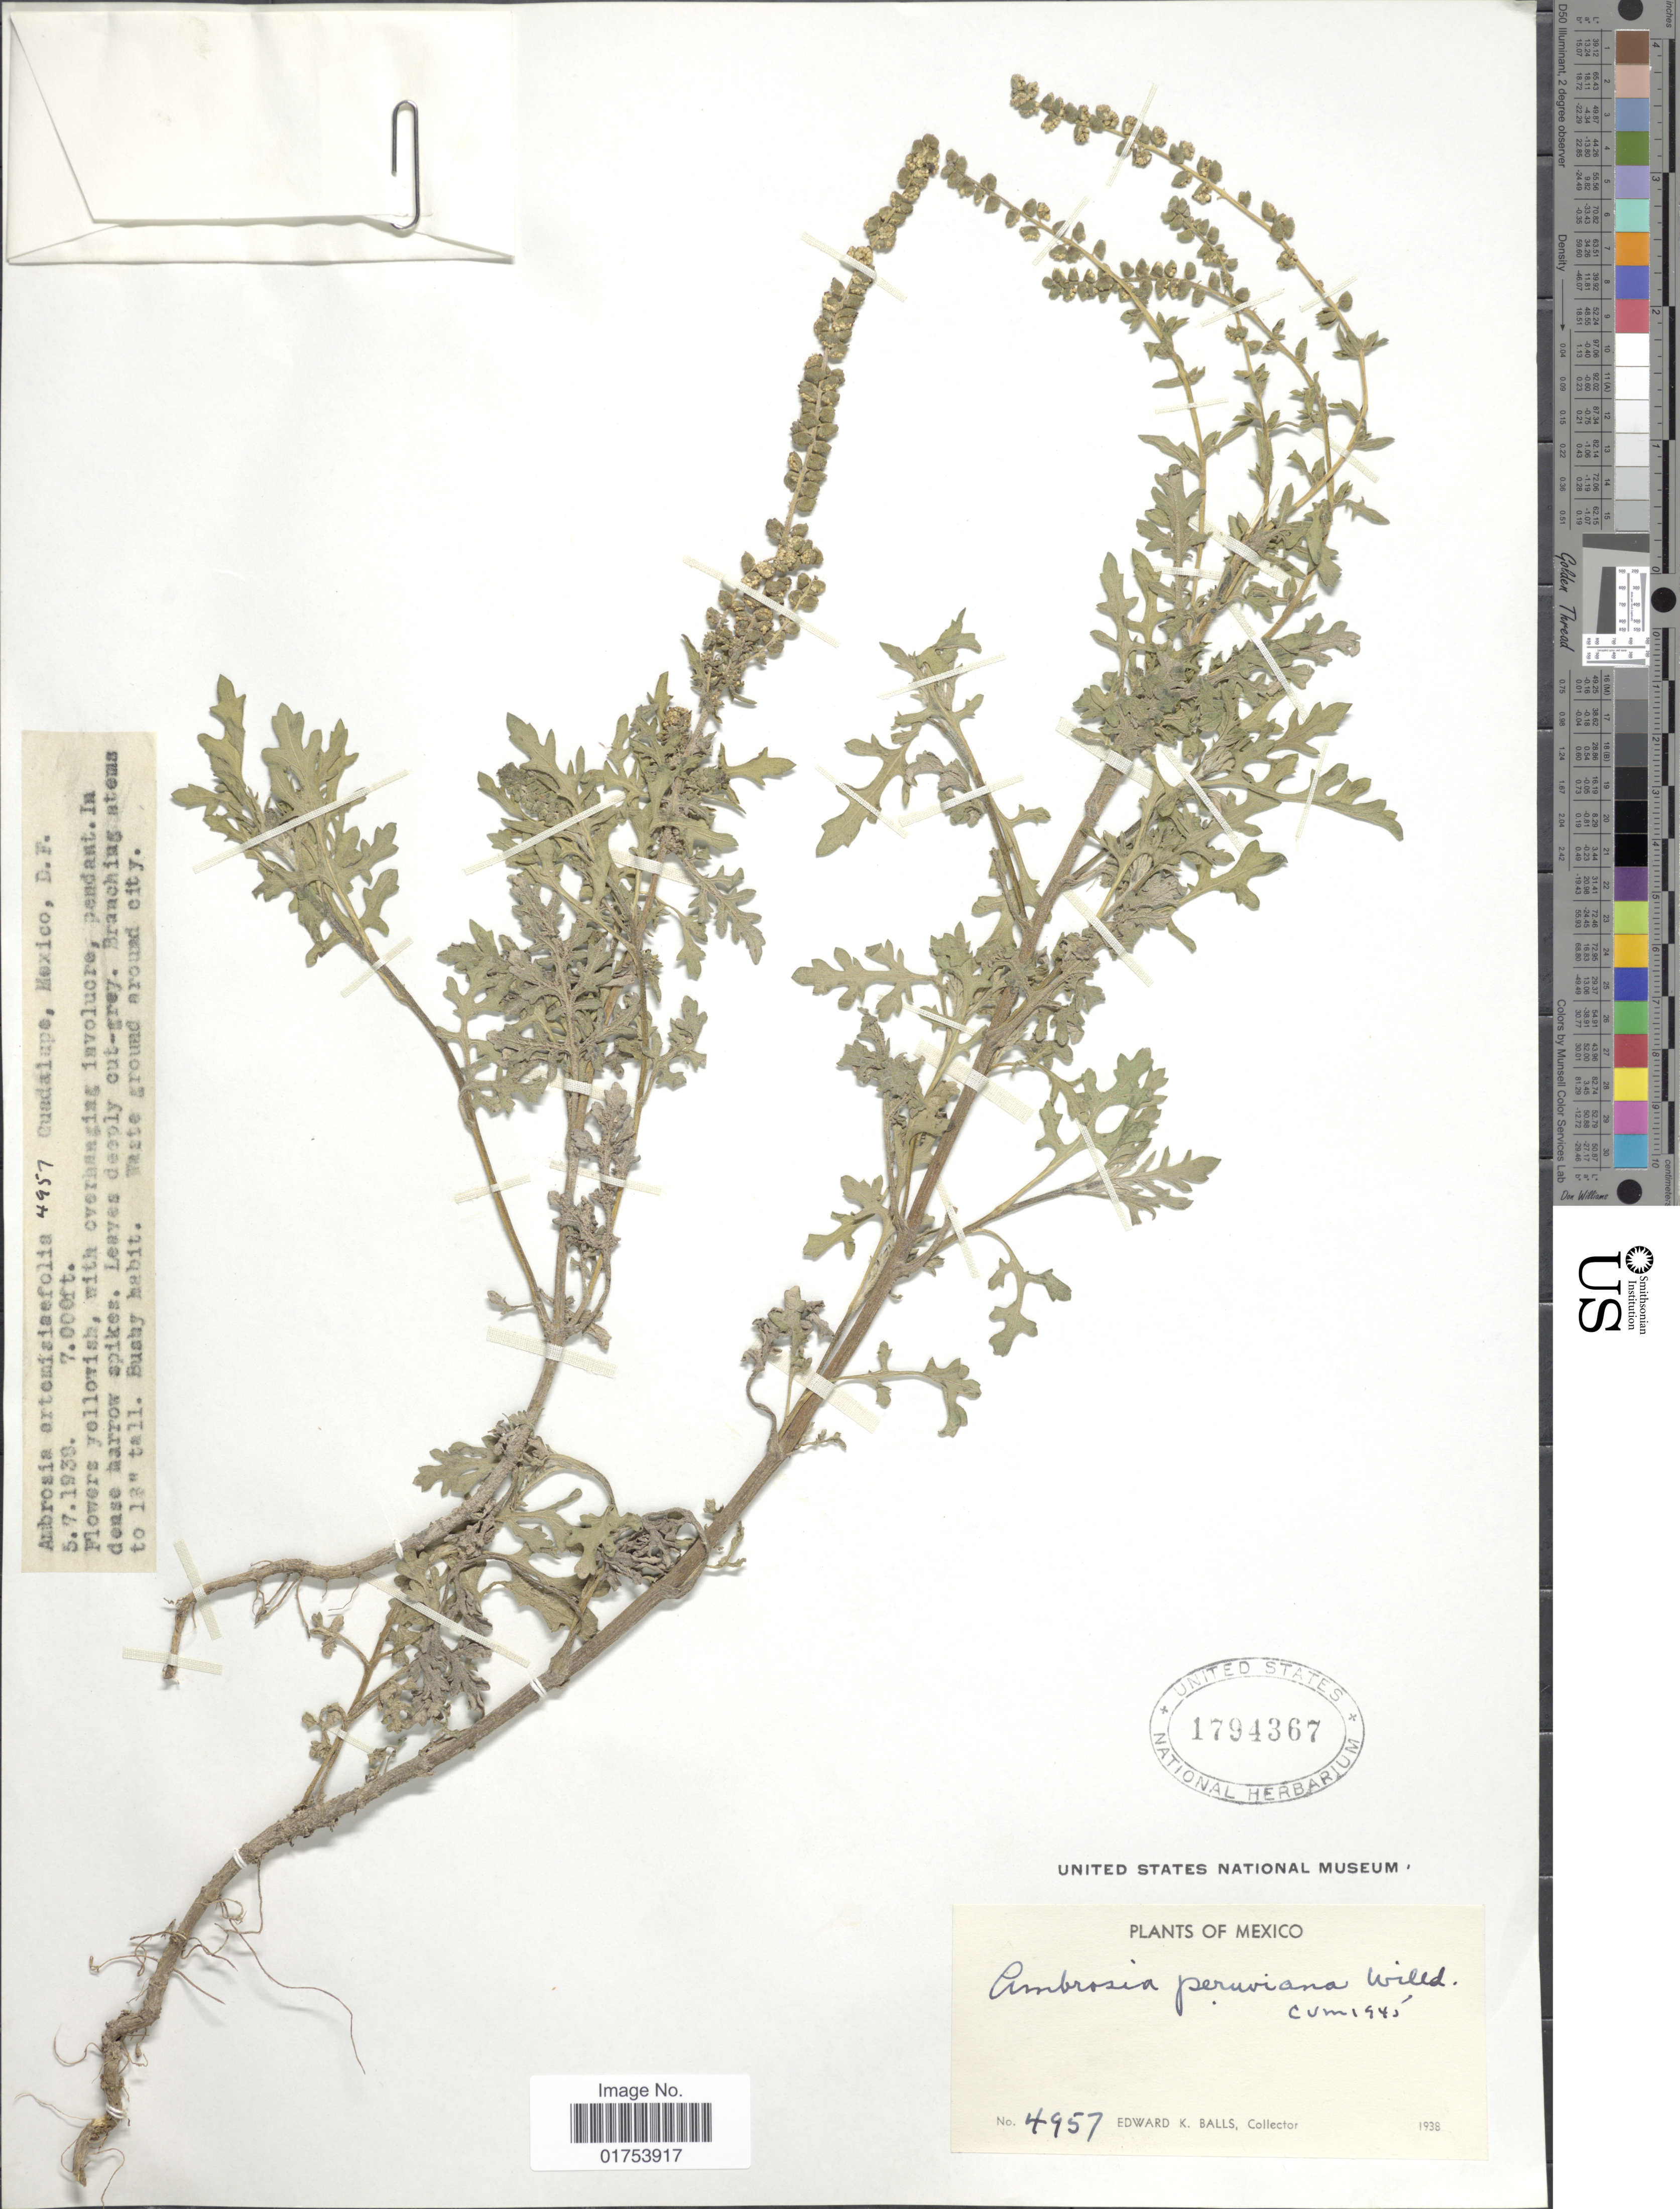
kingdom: Plantae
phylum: Tracheophyta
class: Magnoliopsida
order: Asterales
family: Asteraceae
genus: Ambrosia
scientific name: Ambrosia peruviana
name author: Willd.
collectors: E. K. Balls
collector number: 4957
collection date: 1938-05-07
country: Mexico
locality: Guadalupe, D.F.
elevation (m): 2134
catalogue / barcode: US 1794367